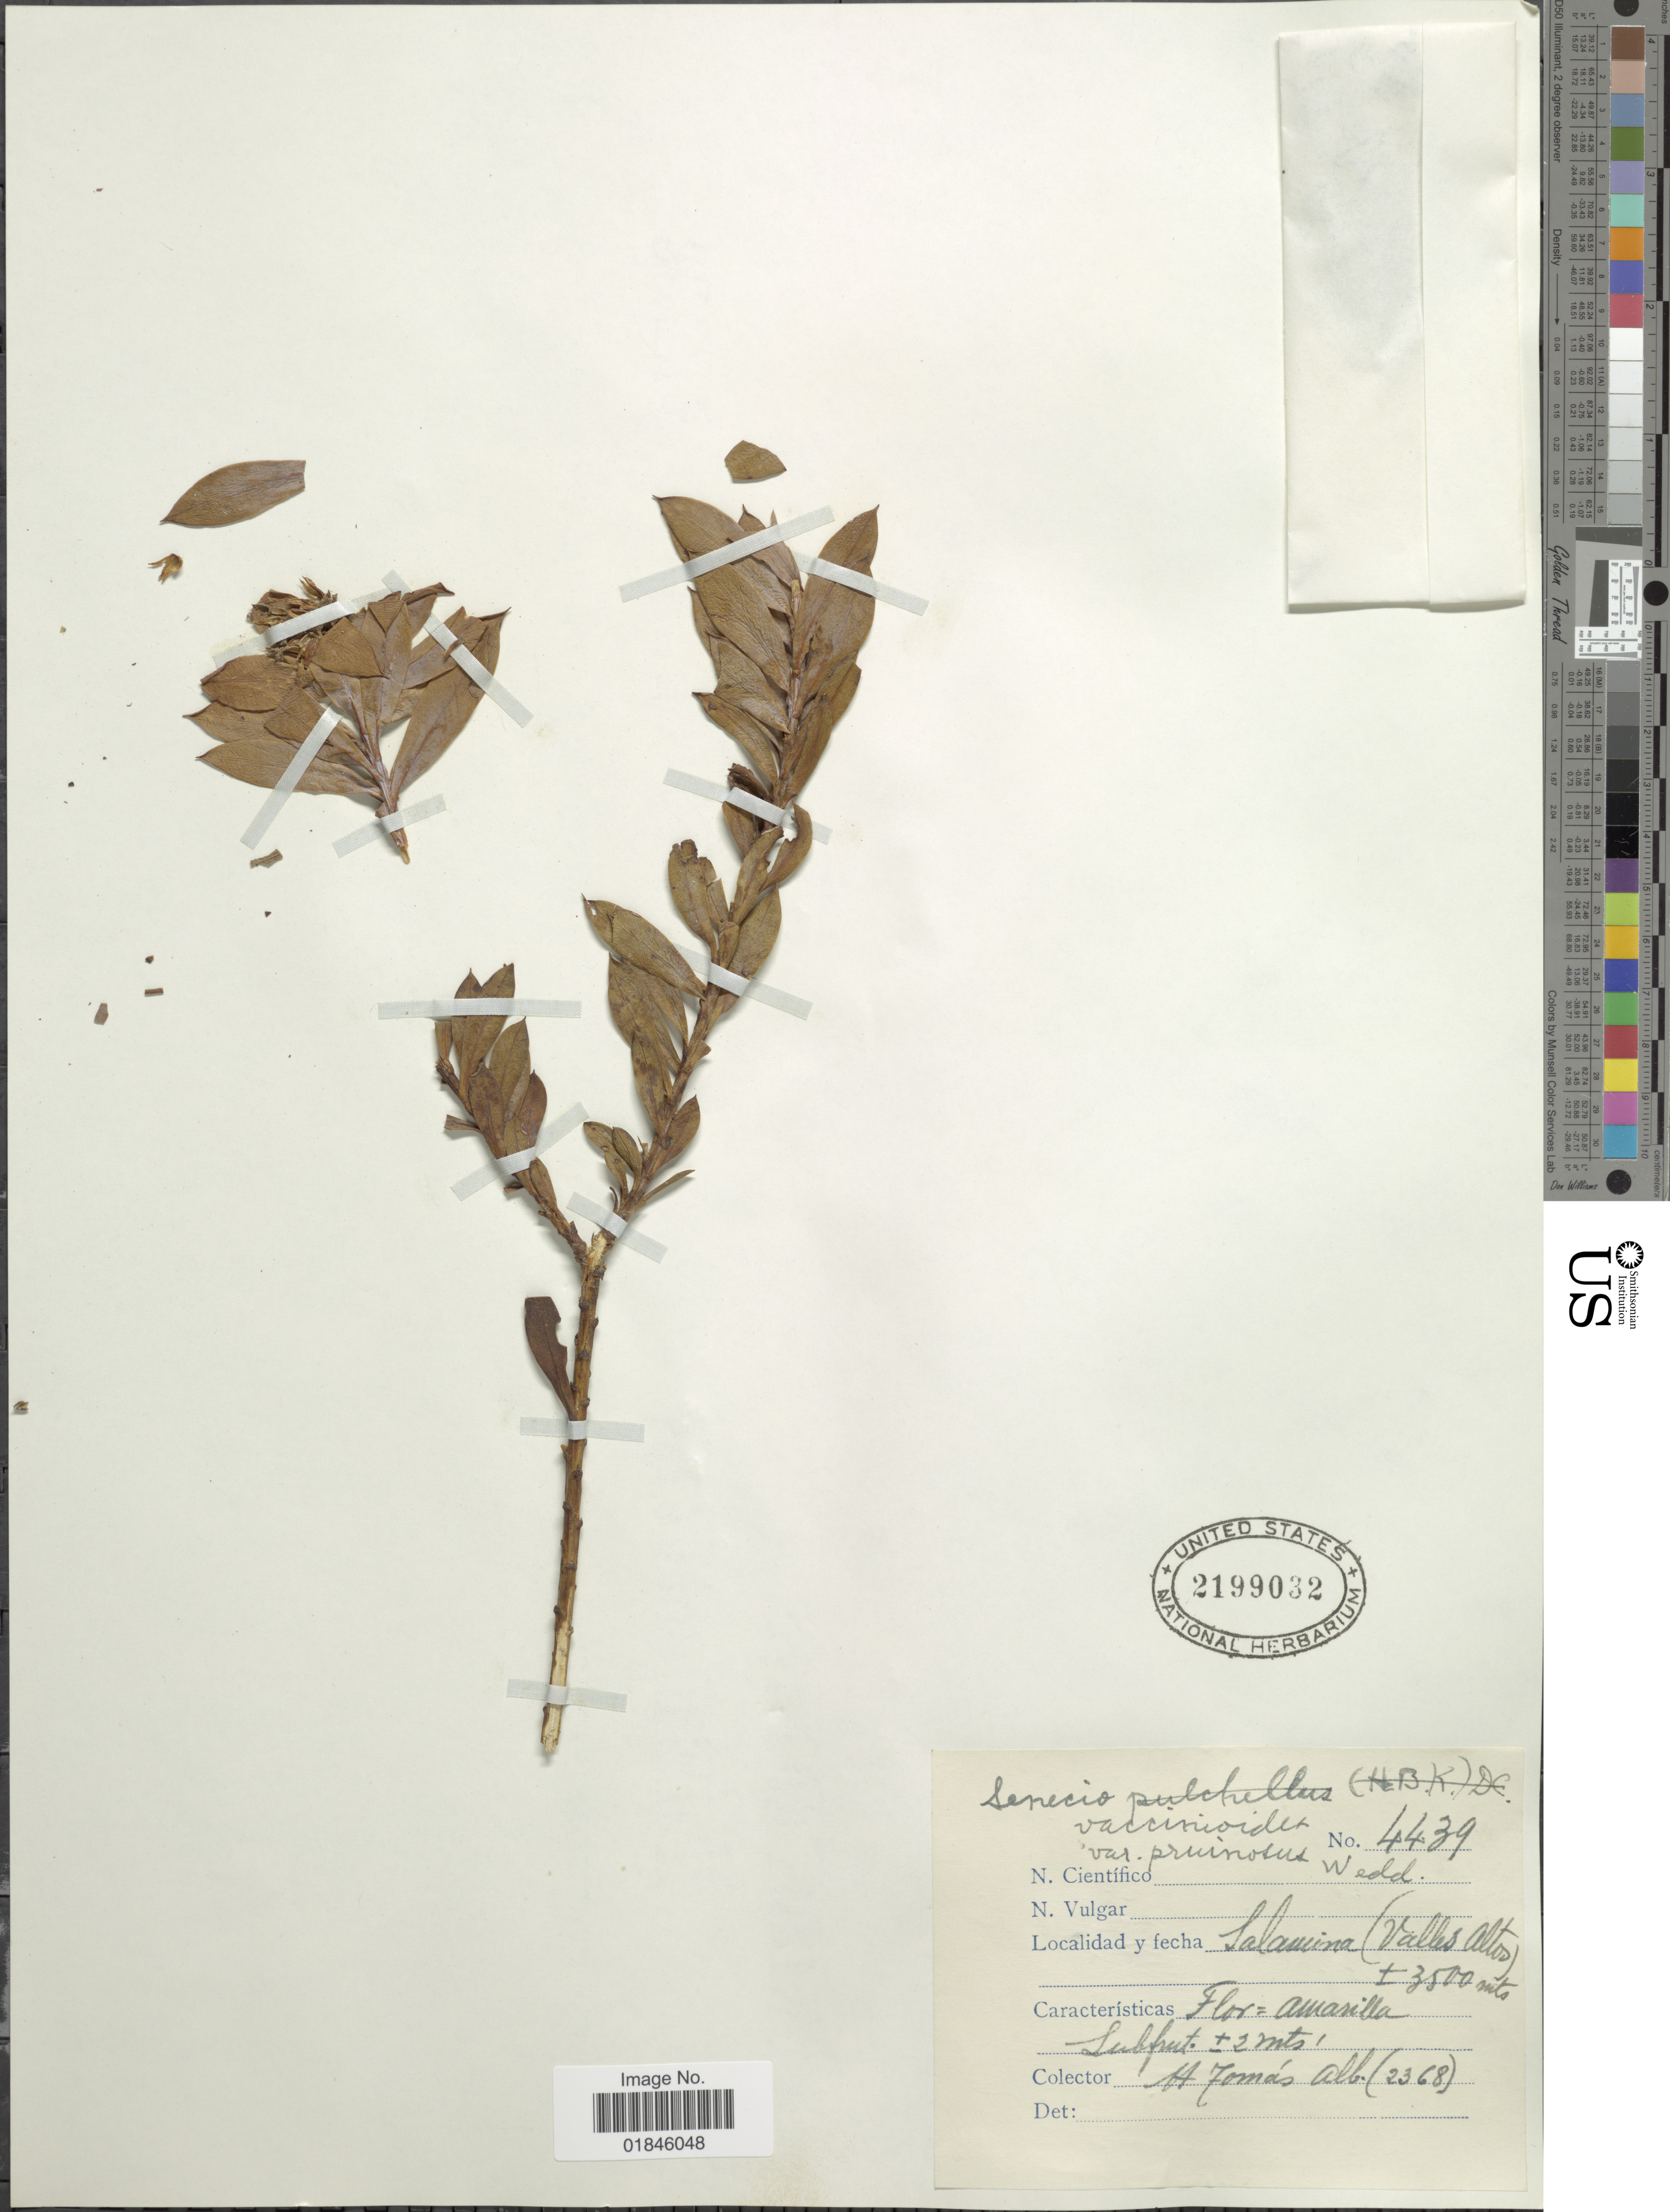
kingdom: Plantae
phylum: Tracheophyta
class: Magnoliopsida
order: Asterales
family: Asteraceae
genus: Pentacalia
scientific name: Pentacalia vaccinioides var. pruinosus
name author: Wedd.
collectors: H. Tomas Alb.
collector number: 2368/4439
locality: Salamina (Valles Altos)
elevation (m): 3500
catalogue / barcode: US 2199032